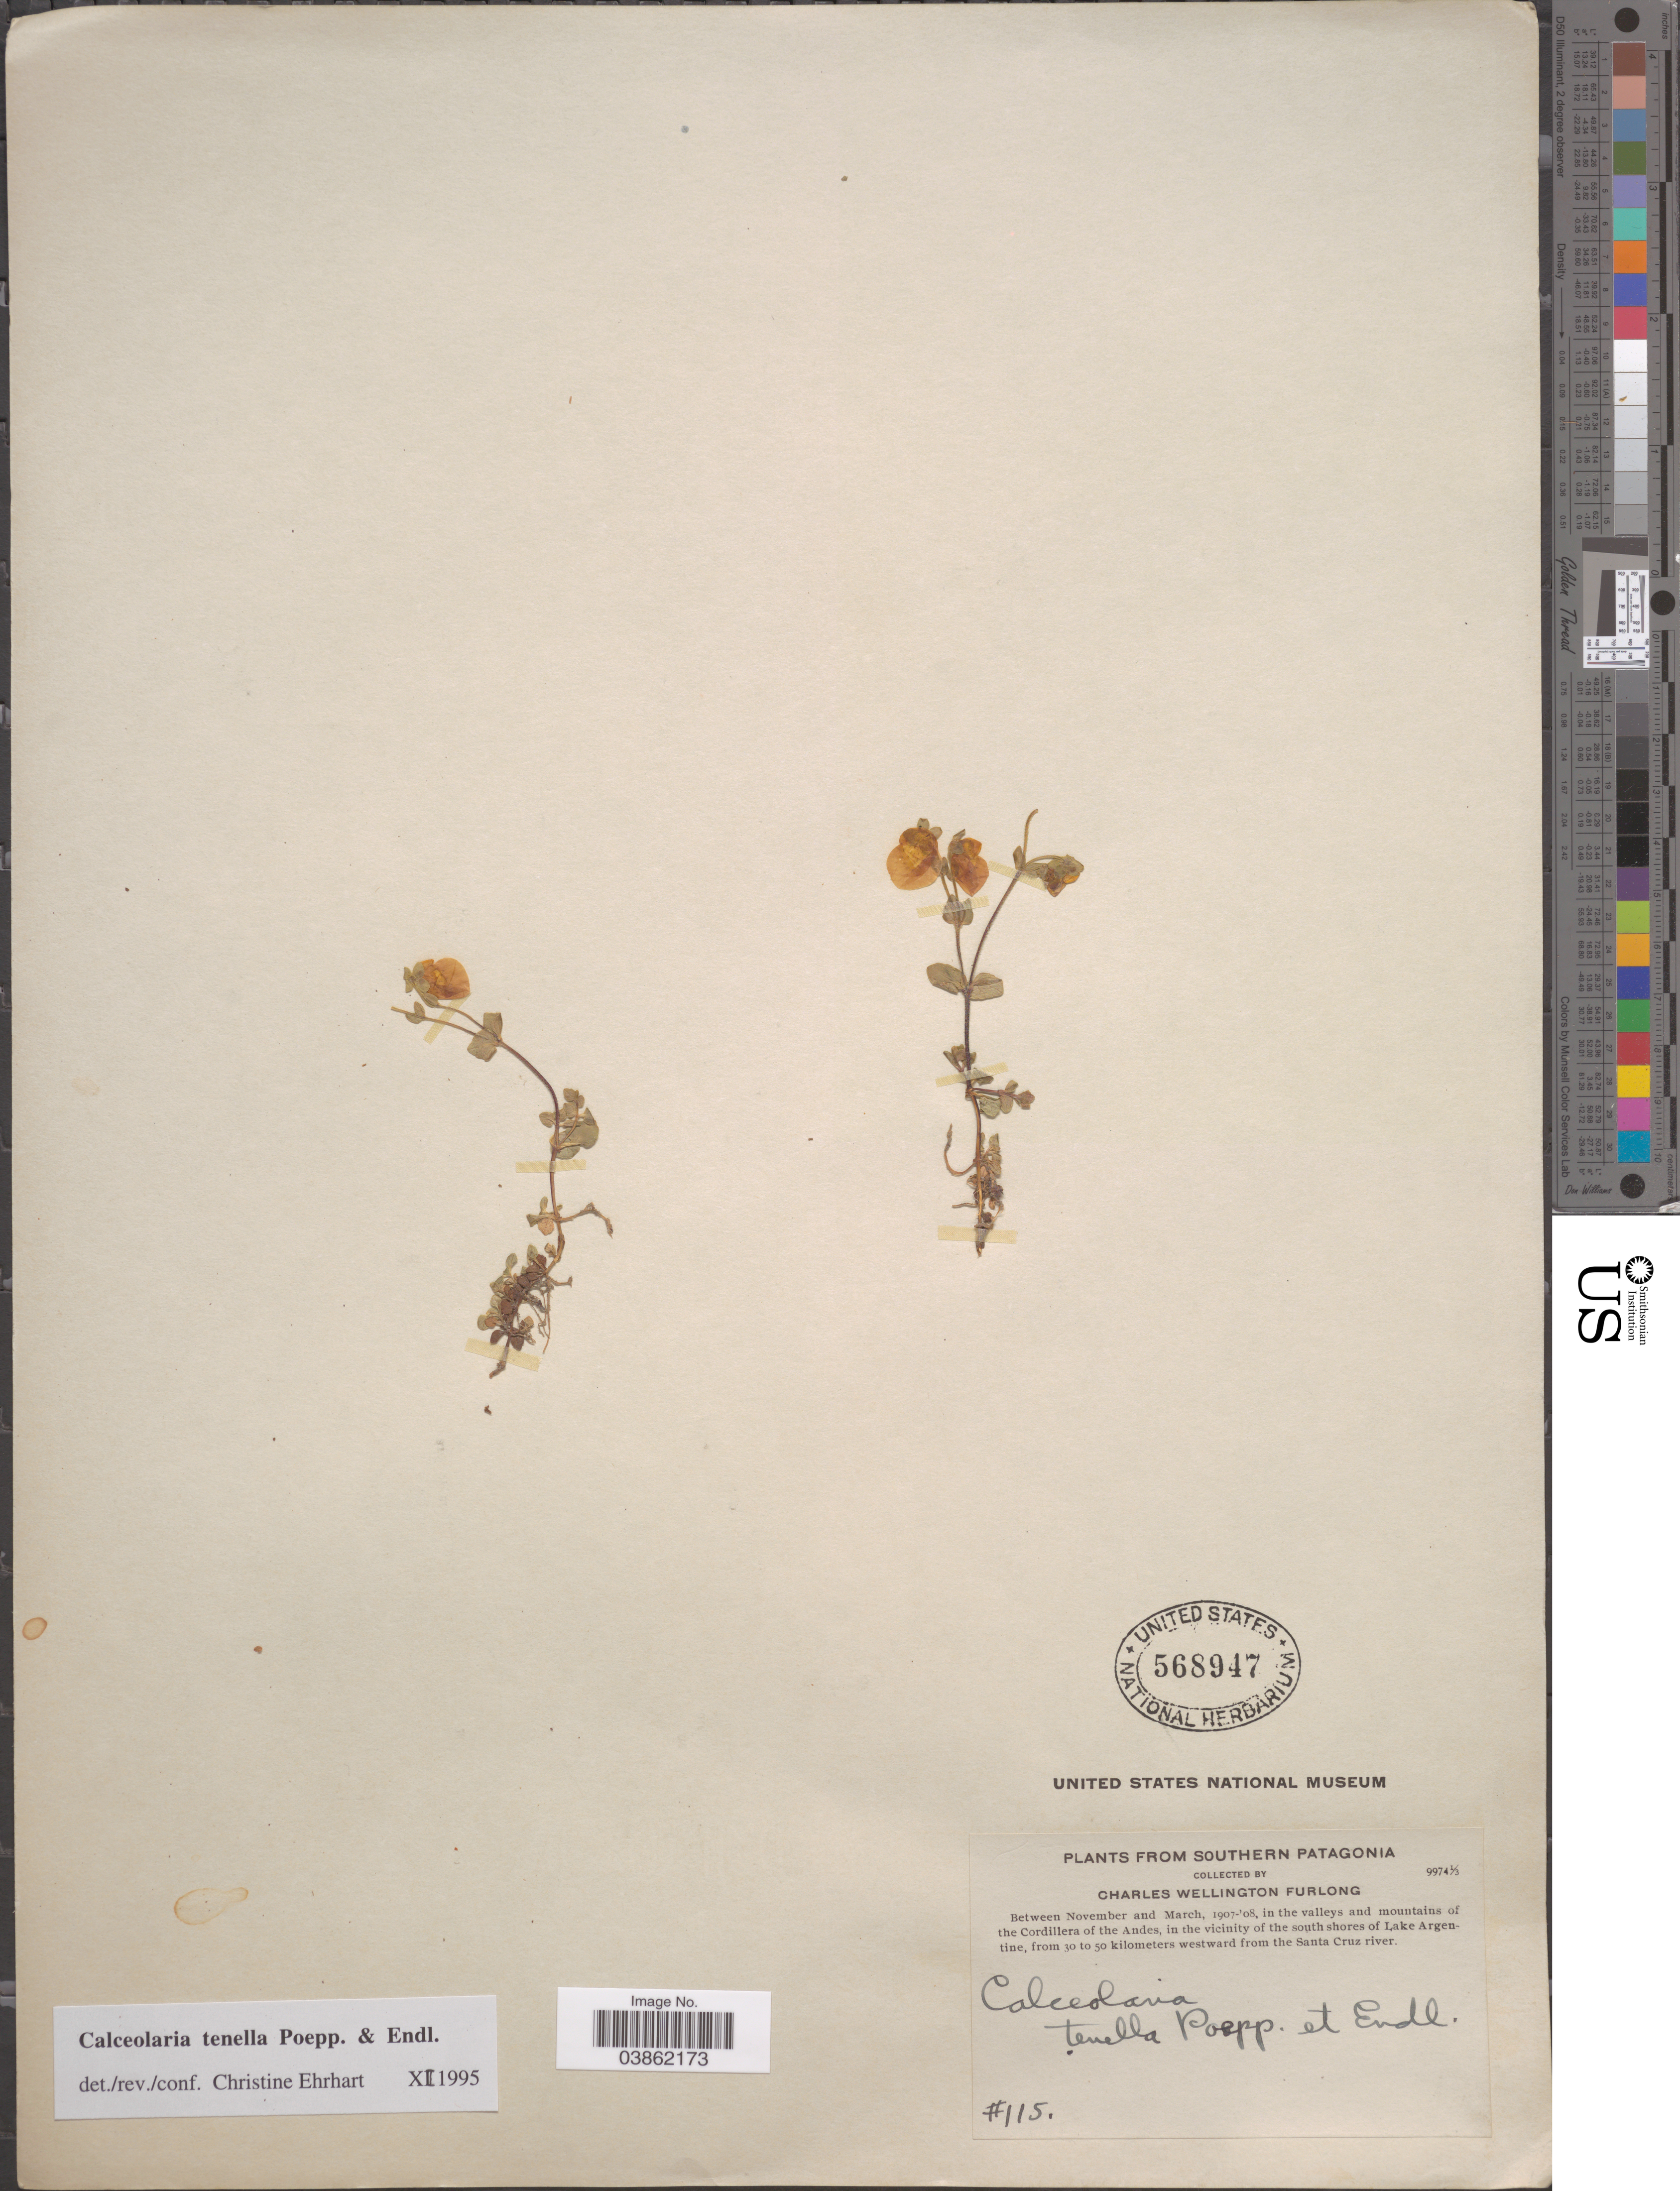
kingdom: Plantae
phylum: Tracheophyta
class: Magnoliopsida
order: Lamiales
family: Calceolariaceae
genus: Calceolaria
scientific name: Calceolaria tenella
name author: Poepp.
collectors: C. Furlong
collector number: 115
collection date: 1907-03/1908-11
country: Argentina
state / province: Santa Cruz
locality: Southern Patagonia. In the valleys and mountains of the Cordillera of the Andes, in the vicinity of the south shores of Lake Argentine, from 30 to 50 kilometers westward from the Santa Cruz river.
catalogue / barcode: US 568947